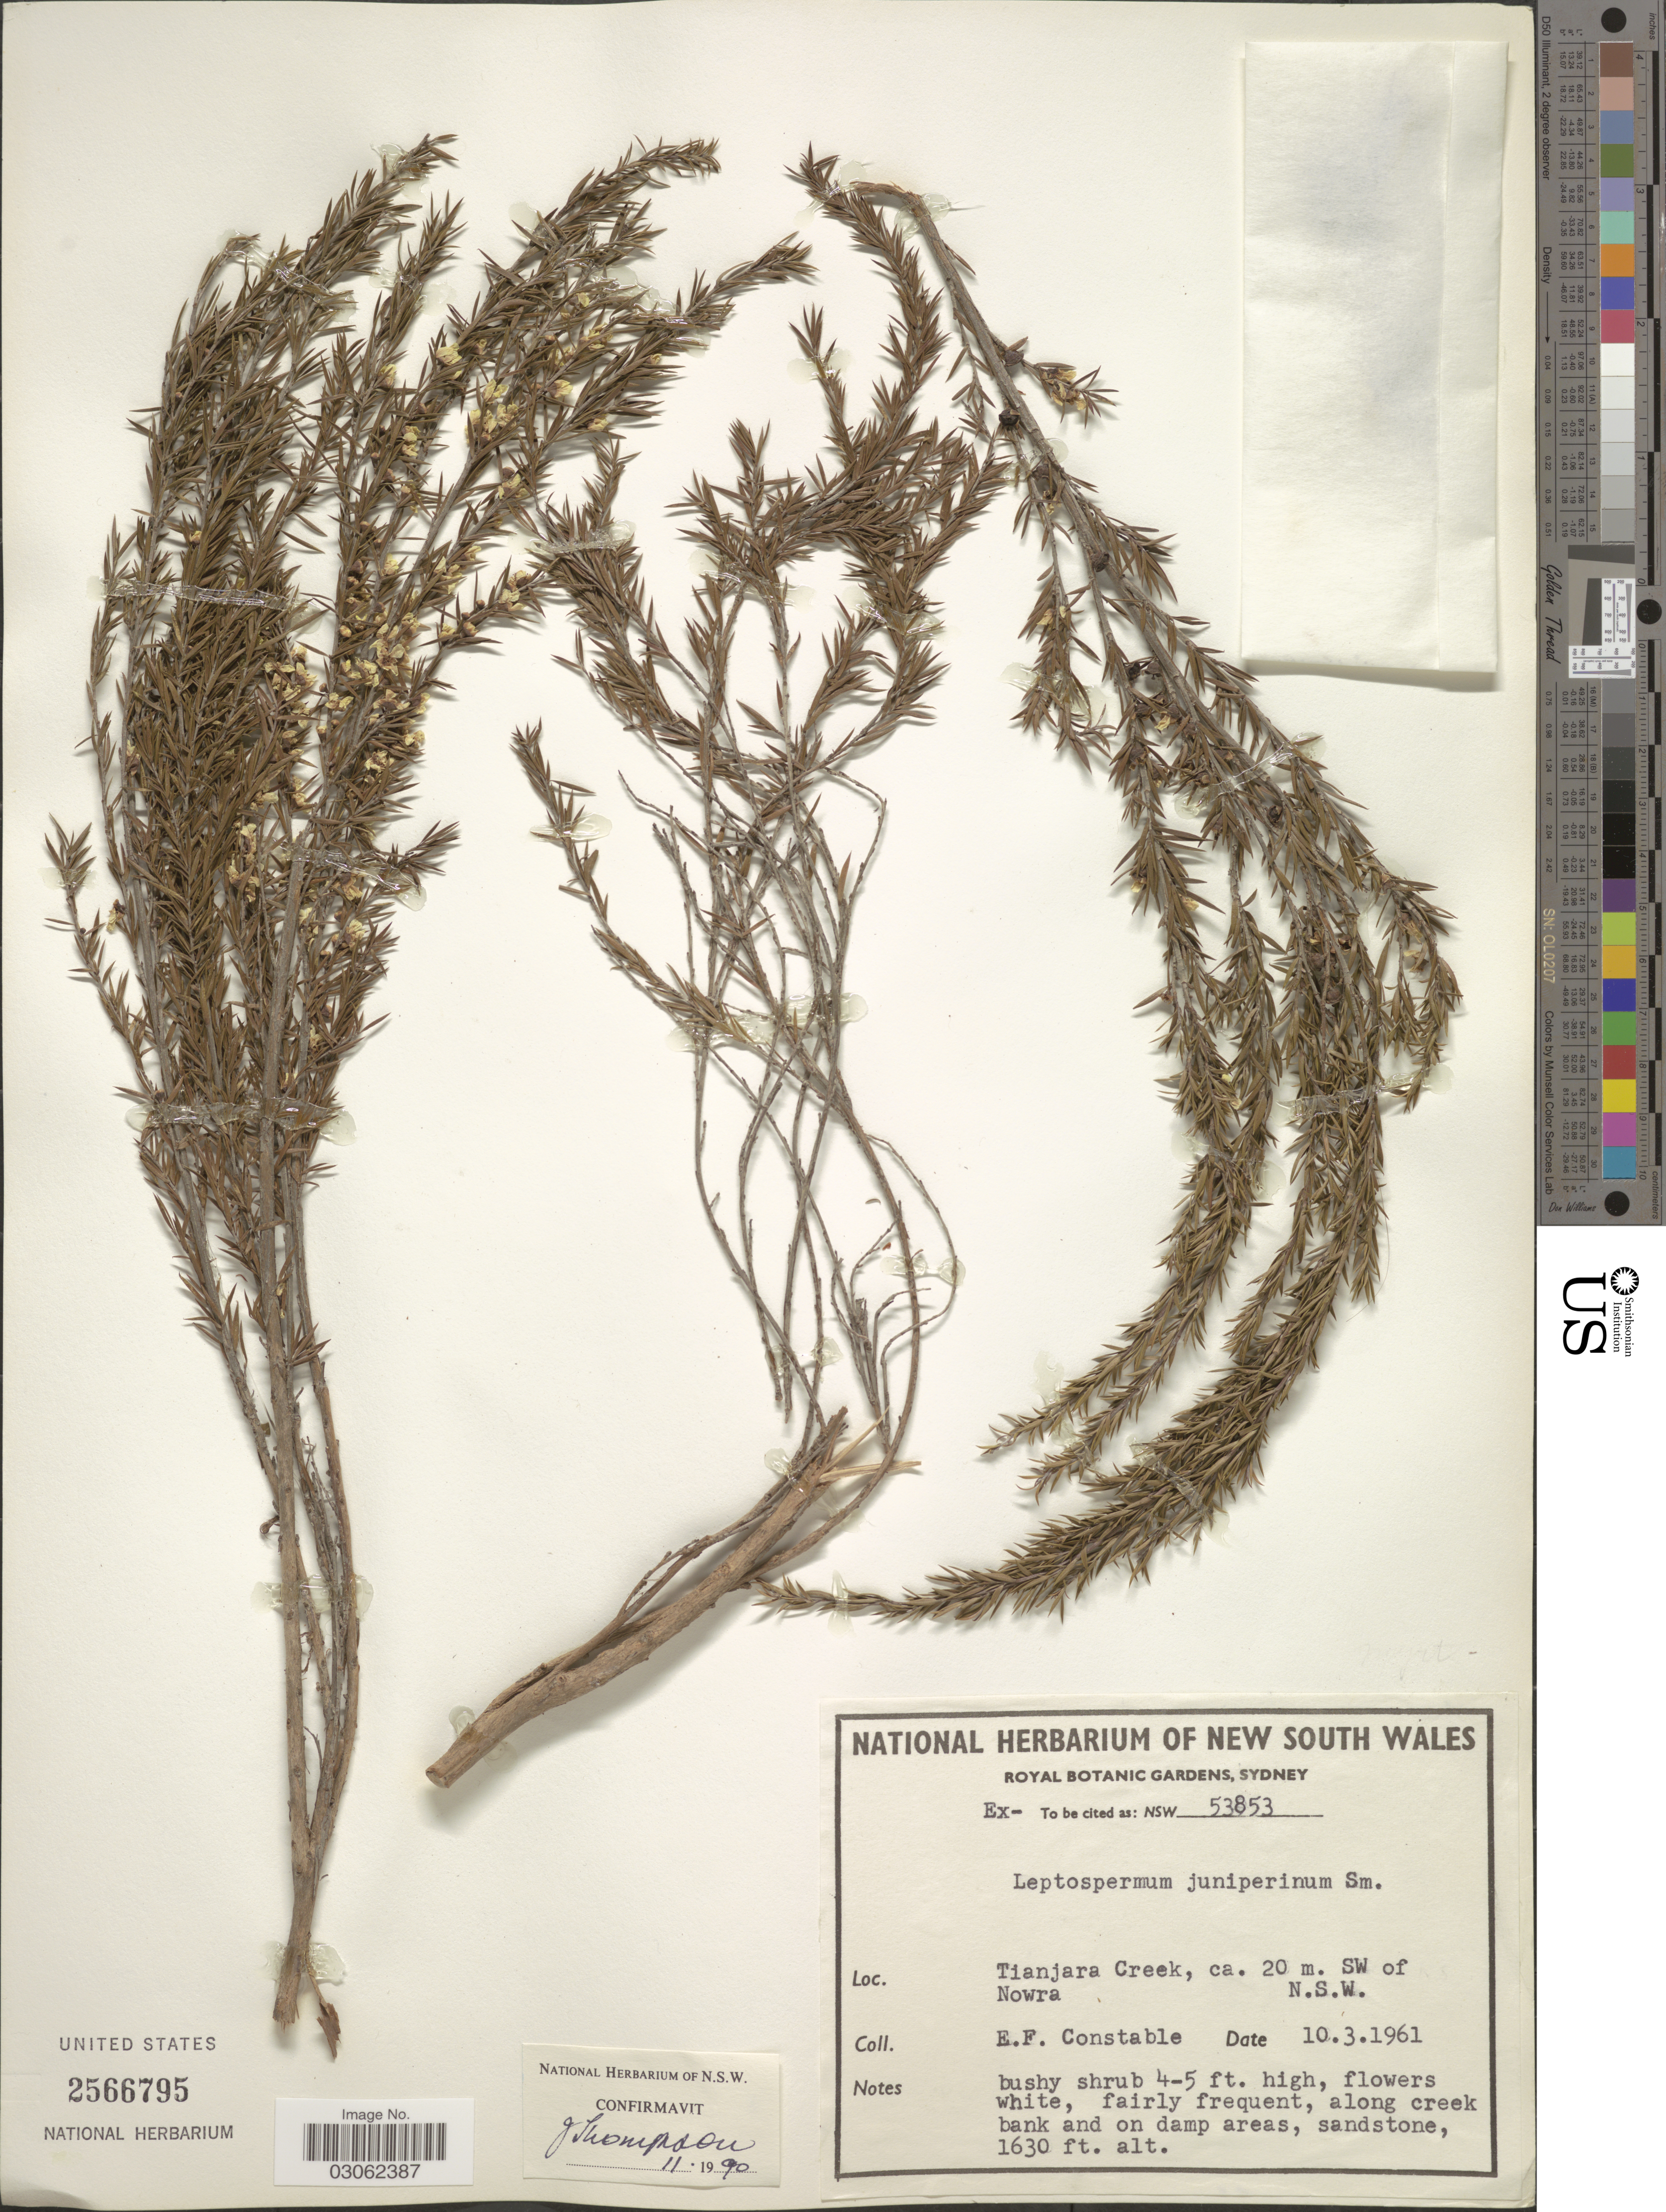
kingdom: Plantae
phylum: Tracheophyta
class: Magnoliopsida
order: Myrtales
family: Myrtaceae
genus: Leptospermum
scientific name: Leptospermum juniperinum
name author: Sm.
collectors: E. F. Constable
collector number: NSW 53853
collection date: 1961-03-10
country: Australia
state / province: New South Wales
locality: Tianjara Creek, ca. 20 m. SW of N.S.W.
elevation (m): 497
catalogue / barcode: US 2566795